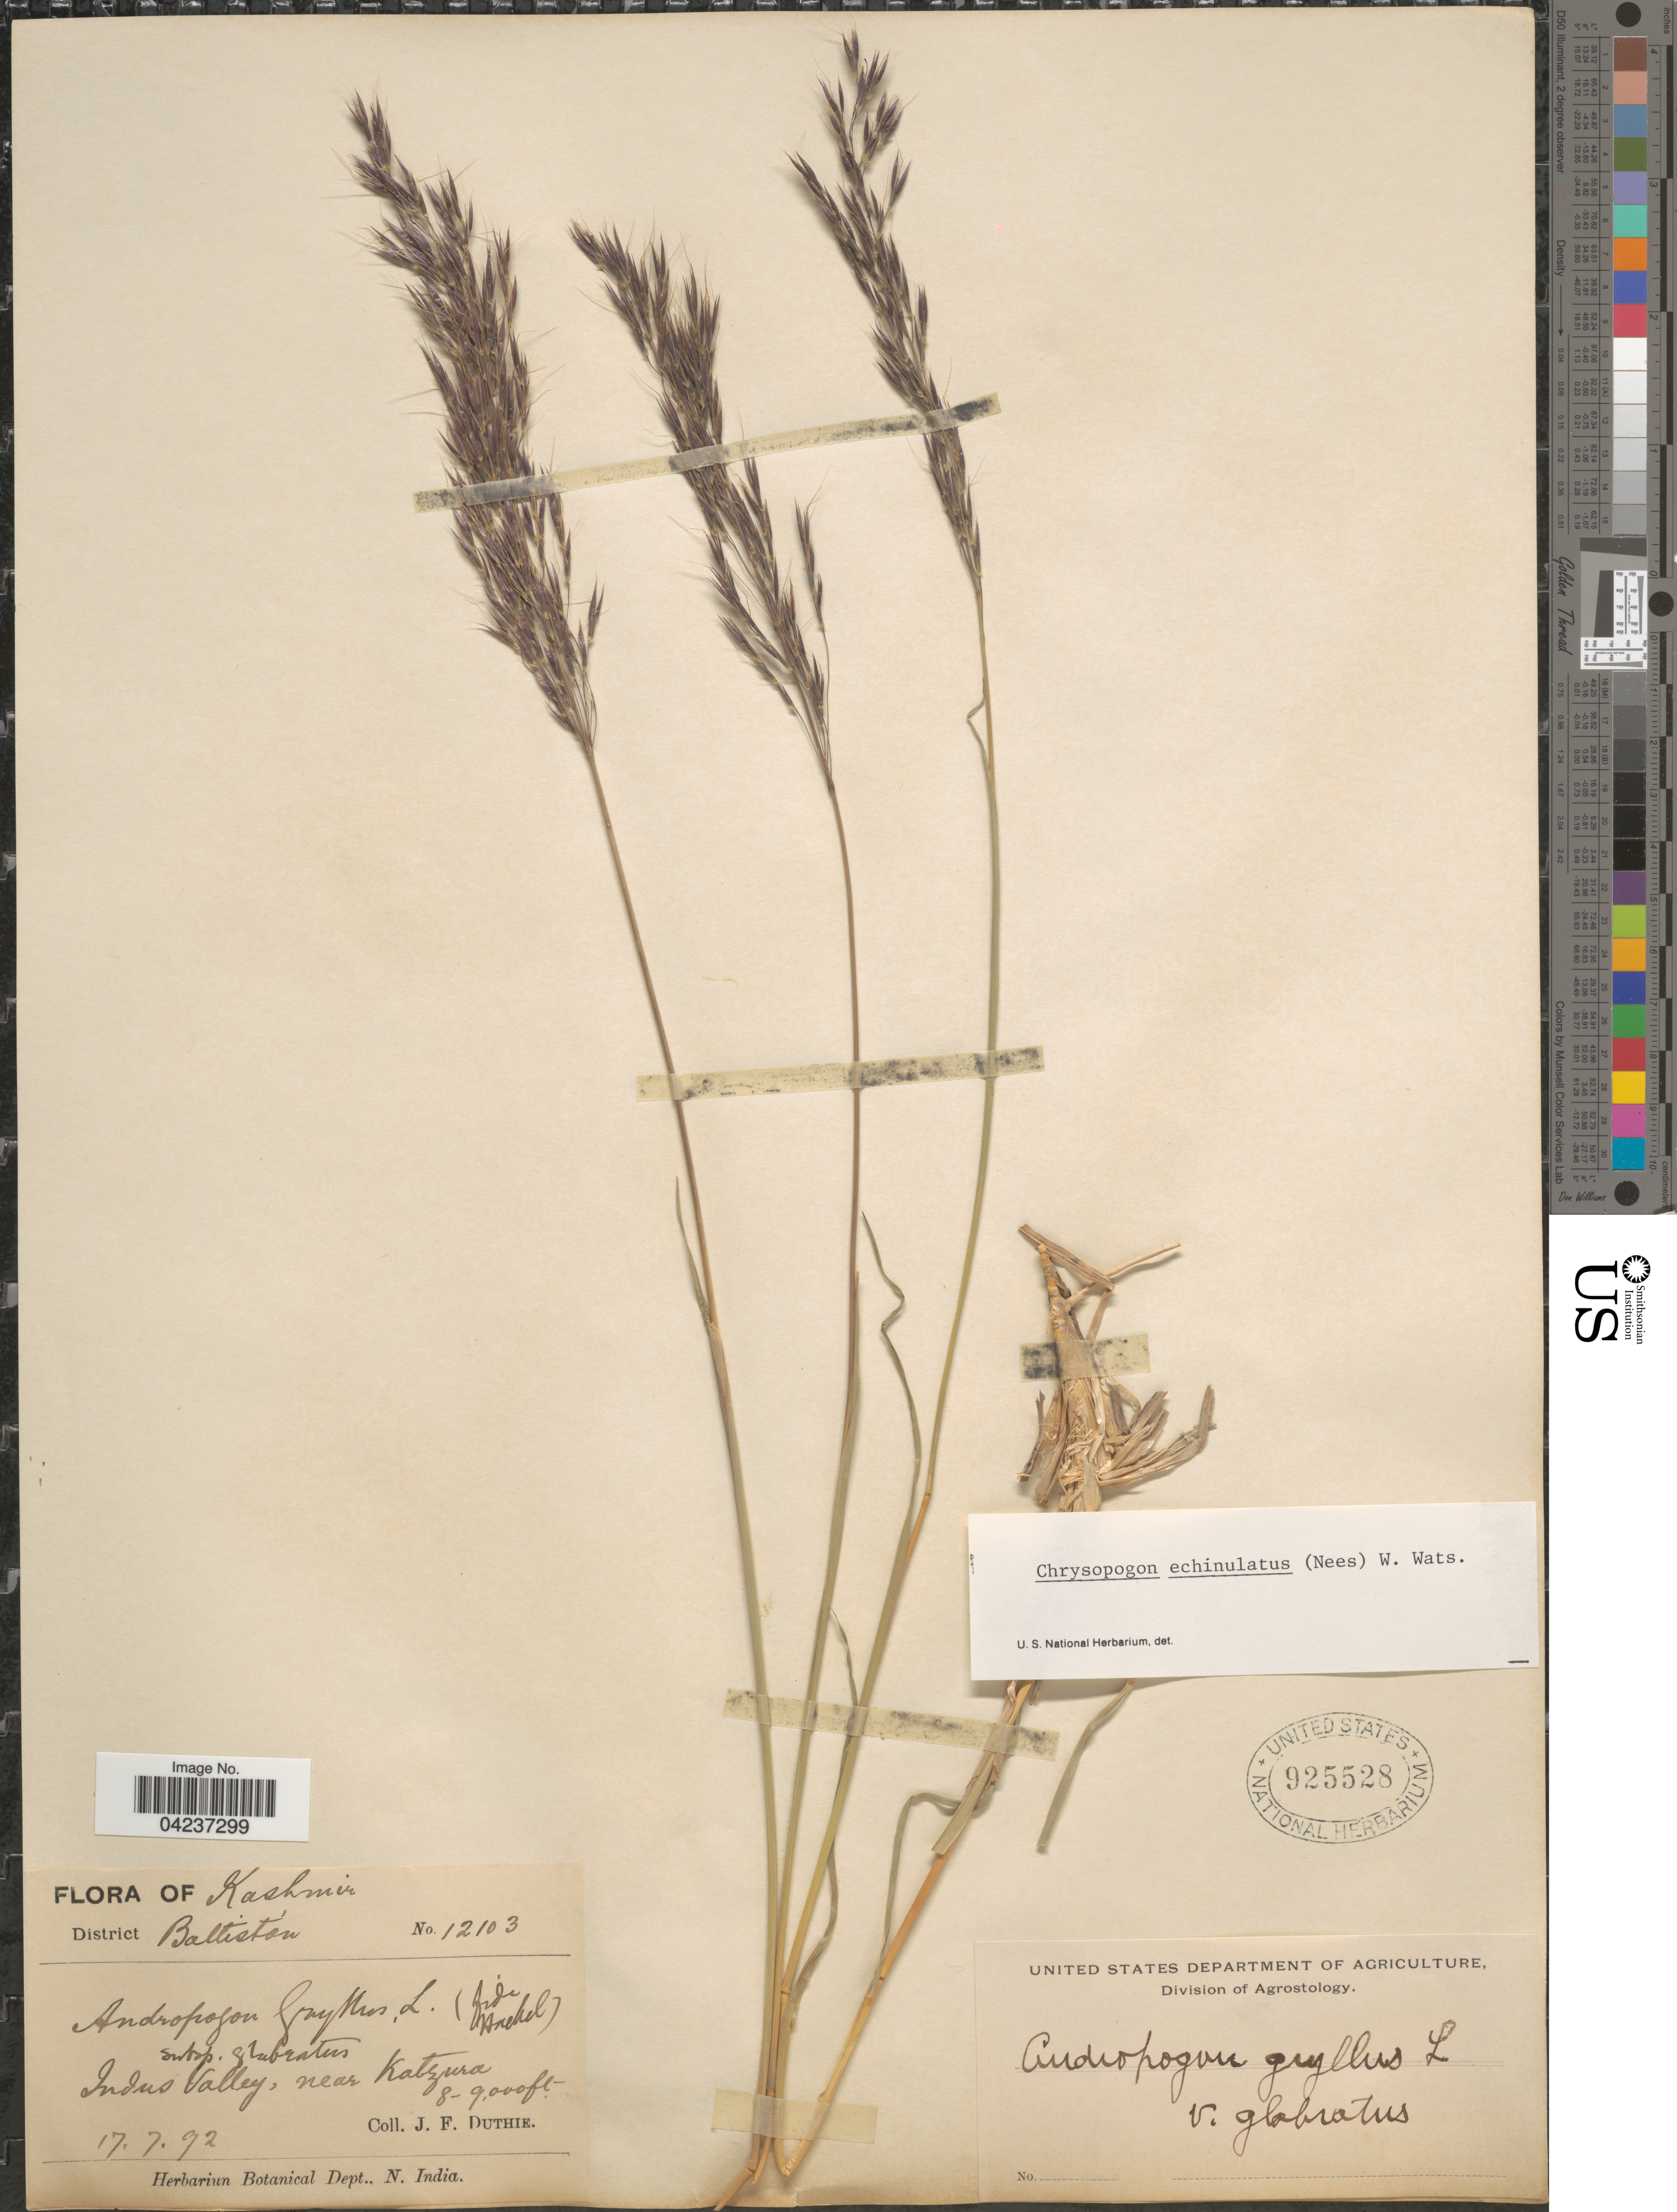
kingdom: Plantae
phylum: Tracheophyta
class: Liliopsida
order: Poales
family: Poaceae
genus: Chrysopogon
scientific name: Chrysopogon hackelii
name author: (Hook. f.) C.E.C. Fisch.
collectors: J. F. Duthie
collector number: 12103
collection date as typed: Transcribed d/m/y: 17/7/92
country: Pakistan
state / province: Gilgit-Baltistan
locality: Kashmir. District Baltistan. Indus Valley, near Katzura.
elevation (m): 2438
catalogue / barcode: US 925528